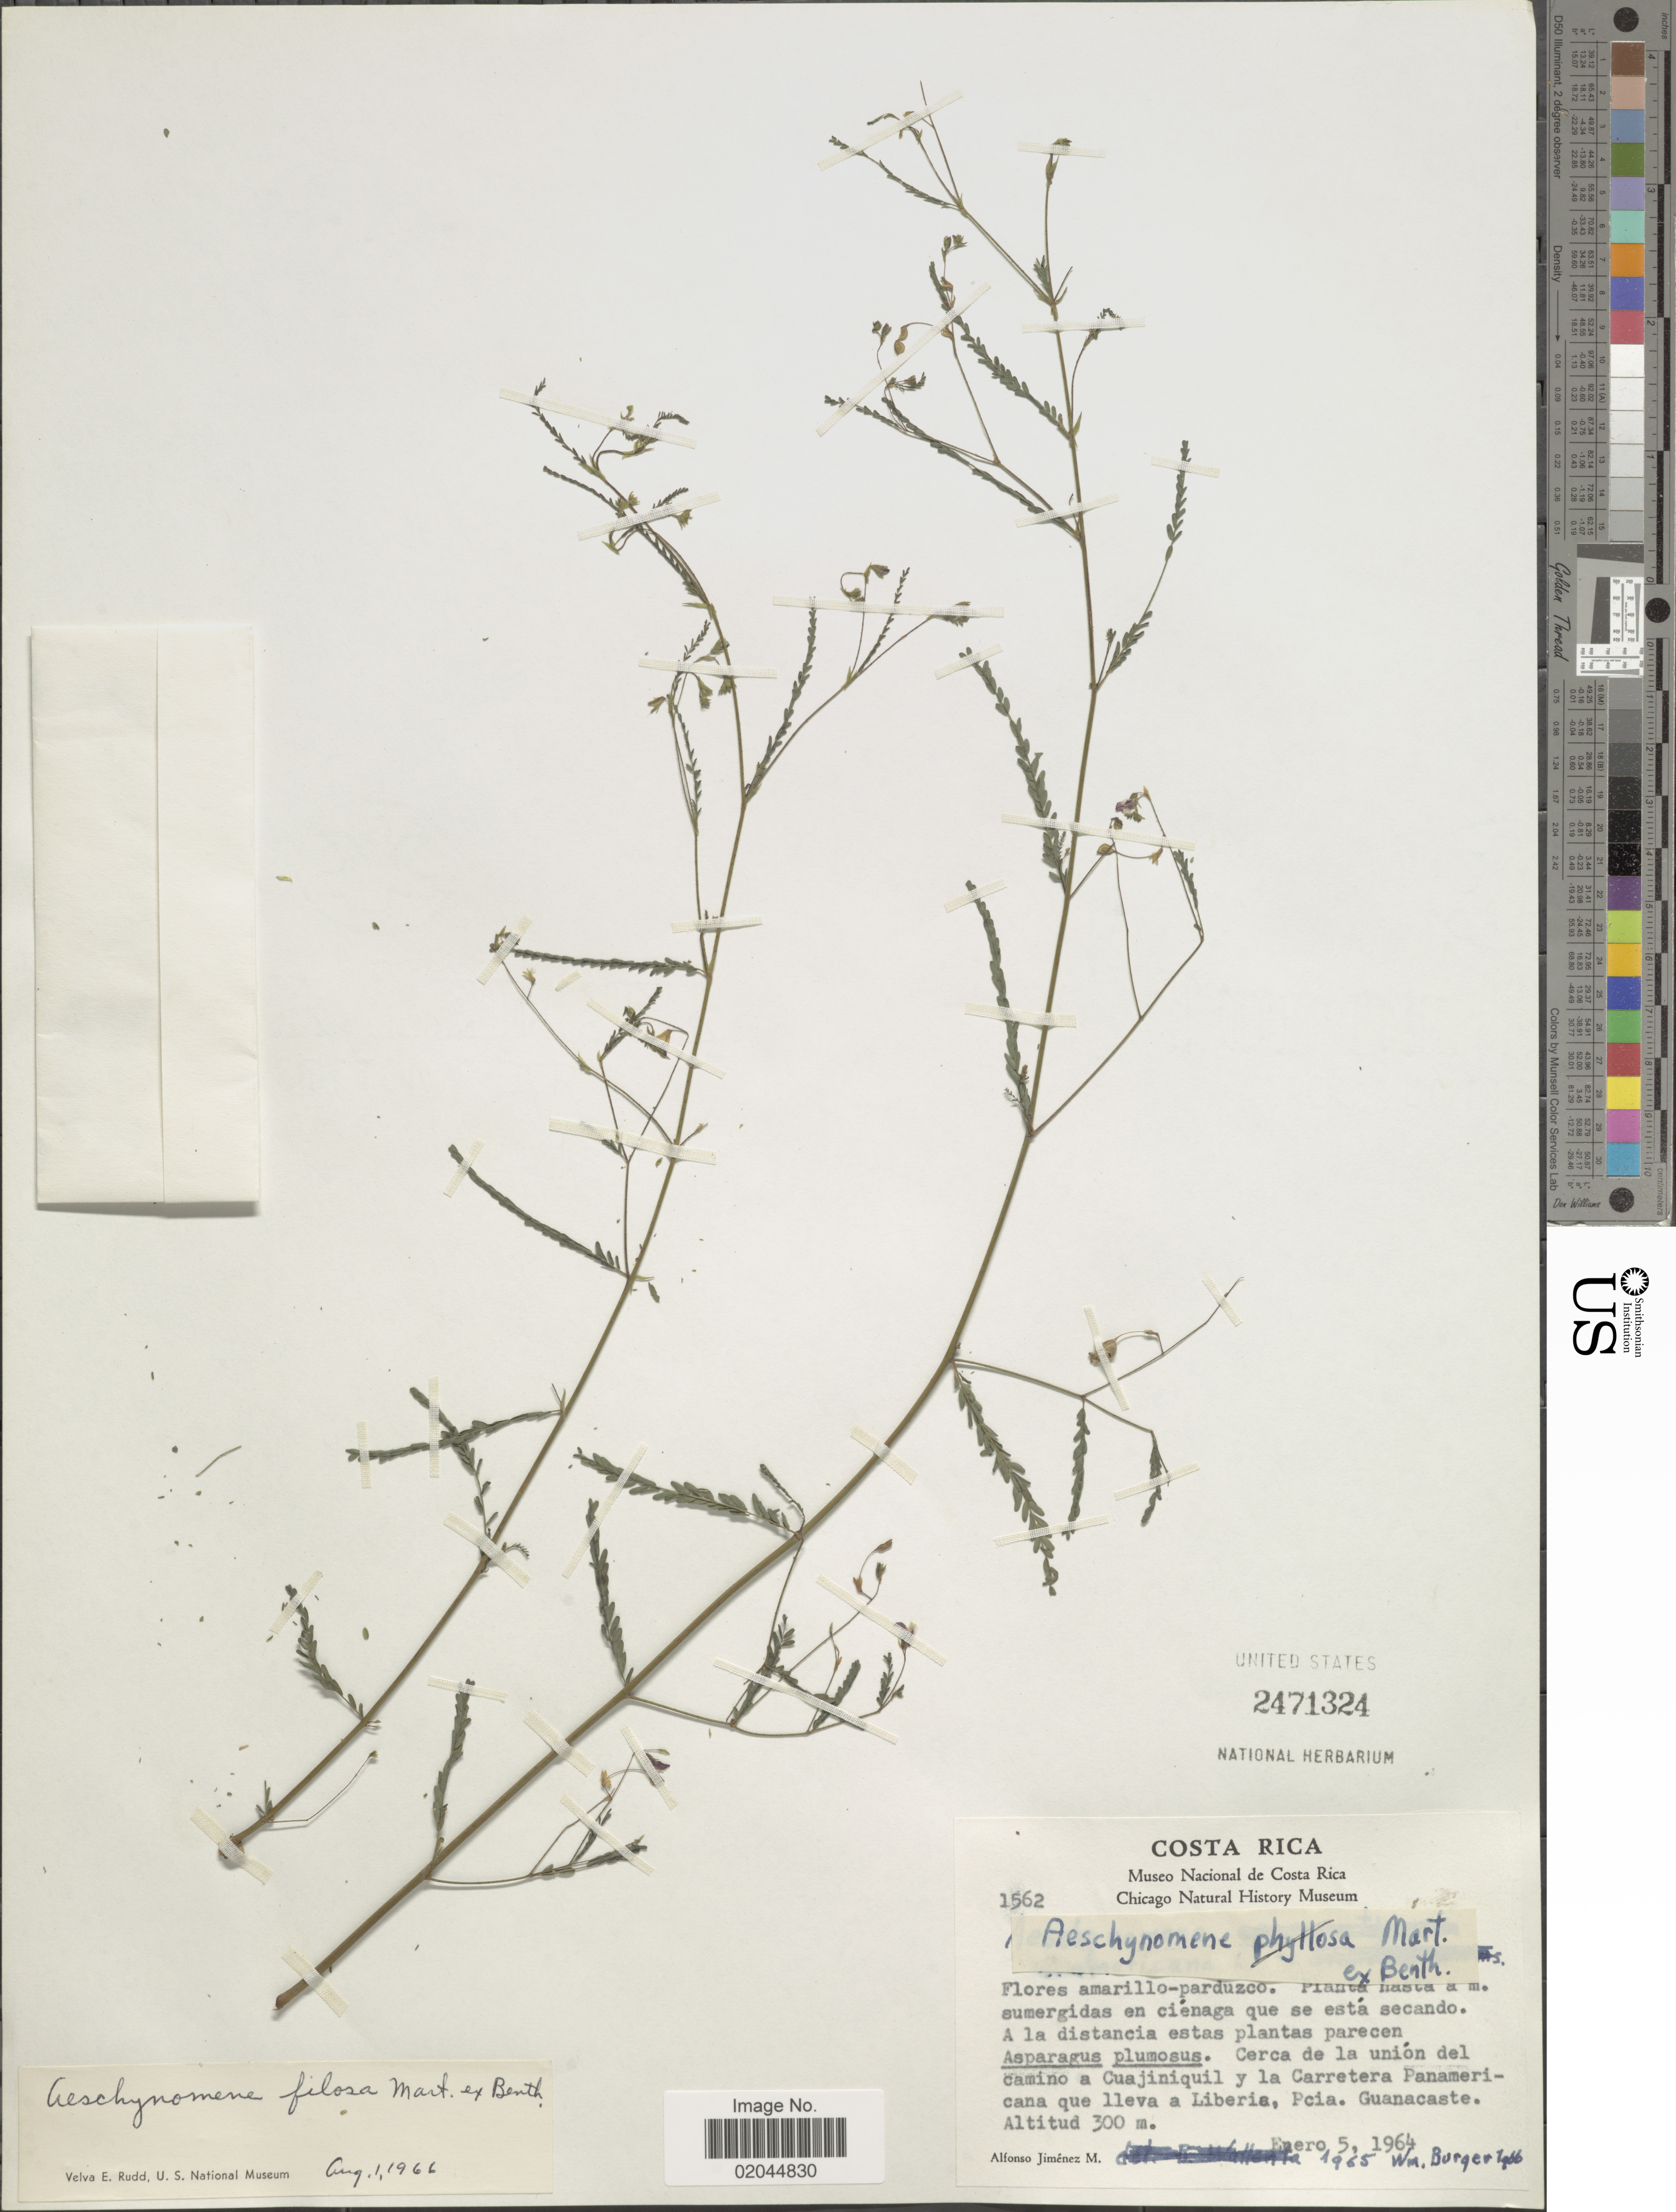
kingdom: Plantae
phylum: Tracheophyta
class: Magnoliopsida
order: Fabales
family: Fabaceae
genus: Aeschynomene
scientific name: Aeschynomene filosa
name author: Mart. ex Benth.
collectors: A. Jimenez M.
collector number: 1562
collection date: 1964-01-05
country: Costa Rica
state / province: Guanacaste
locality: Cerca de la union del camino a Cuajiniquil y la Carretera Panamericana que lleva a Liberia, Pcia, Guanacaste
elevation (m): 300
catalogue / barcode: US 2471324